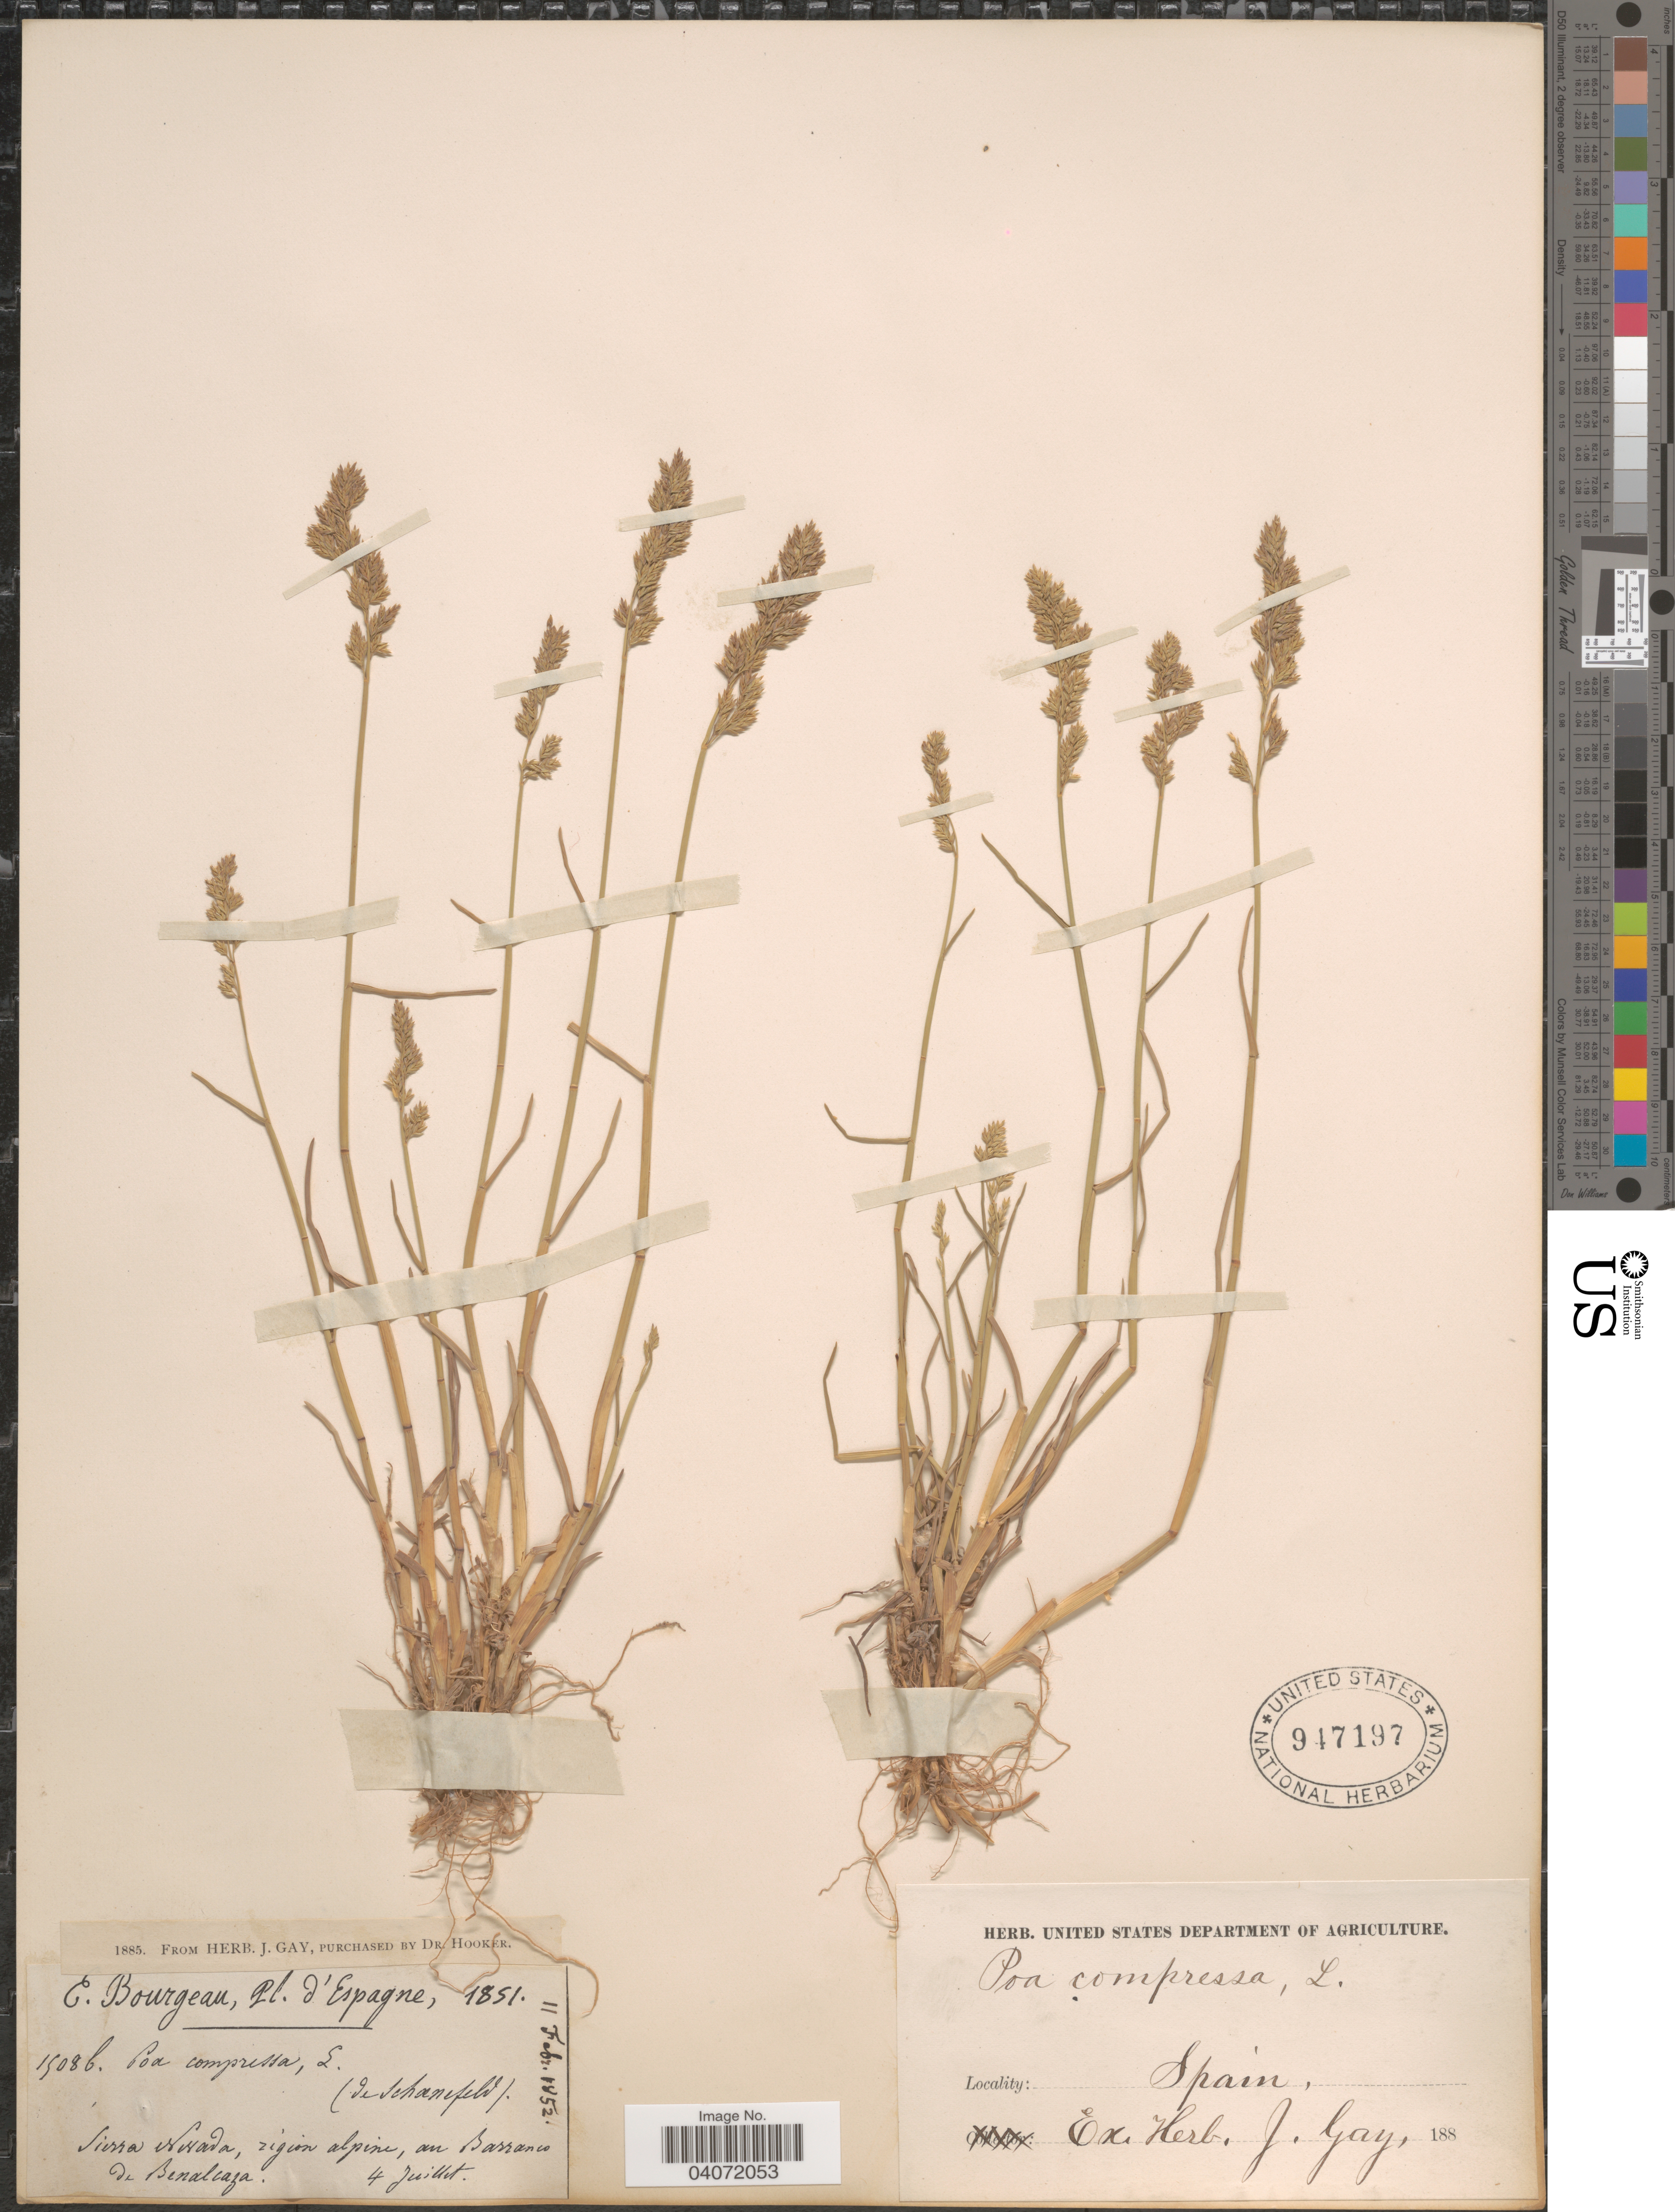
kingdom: Plantae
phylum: Tracheophyta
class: Liliopsida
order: Poales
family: Poaceae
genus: Poa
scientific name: Poa compressa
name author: L.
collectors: E. Bourgeau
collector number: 1508b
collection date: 1851-07-04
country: Spain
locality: Espagne. Sierra Nevada, region alpine, au Barranco de Benalcaza.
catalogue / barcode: US 947197